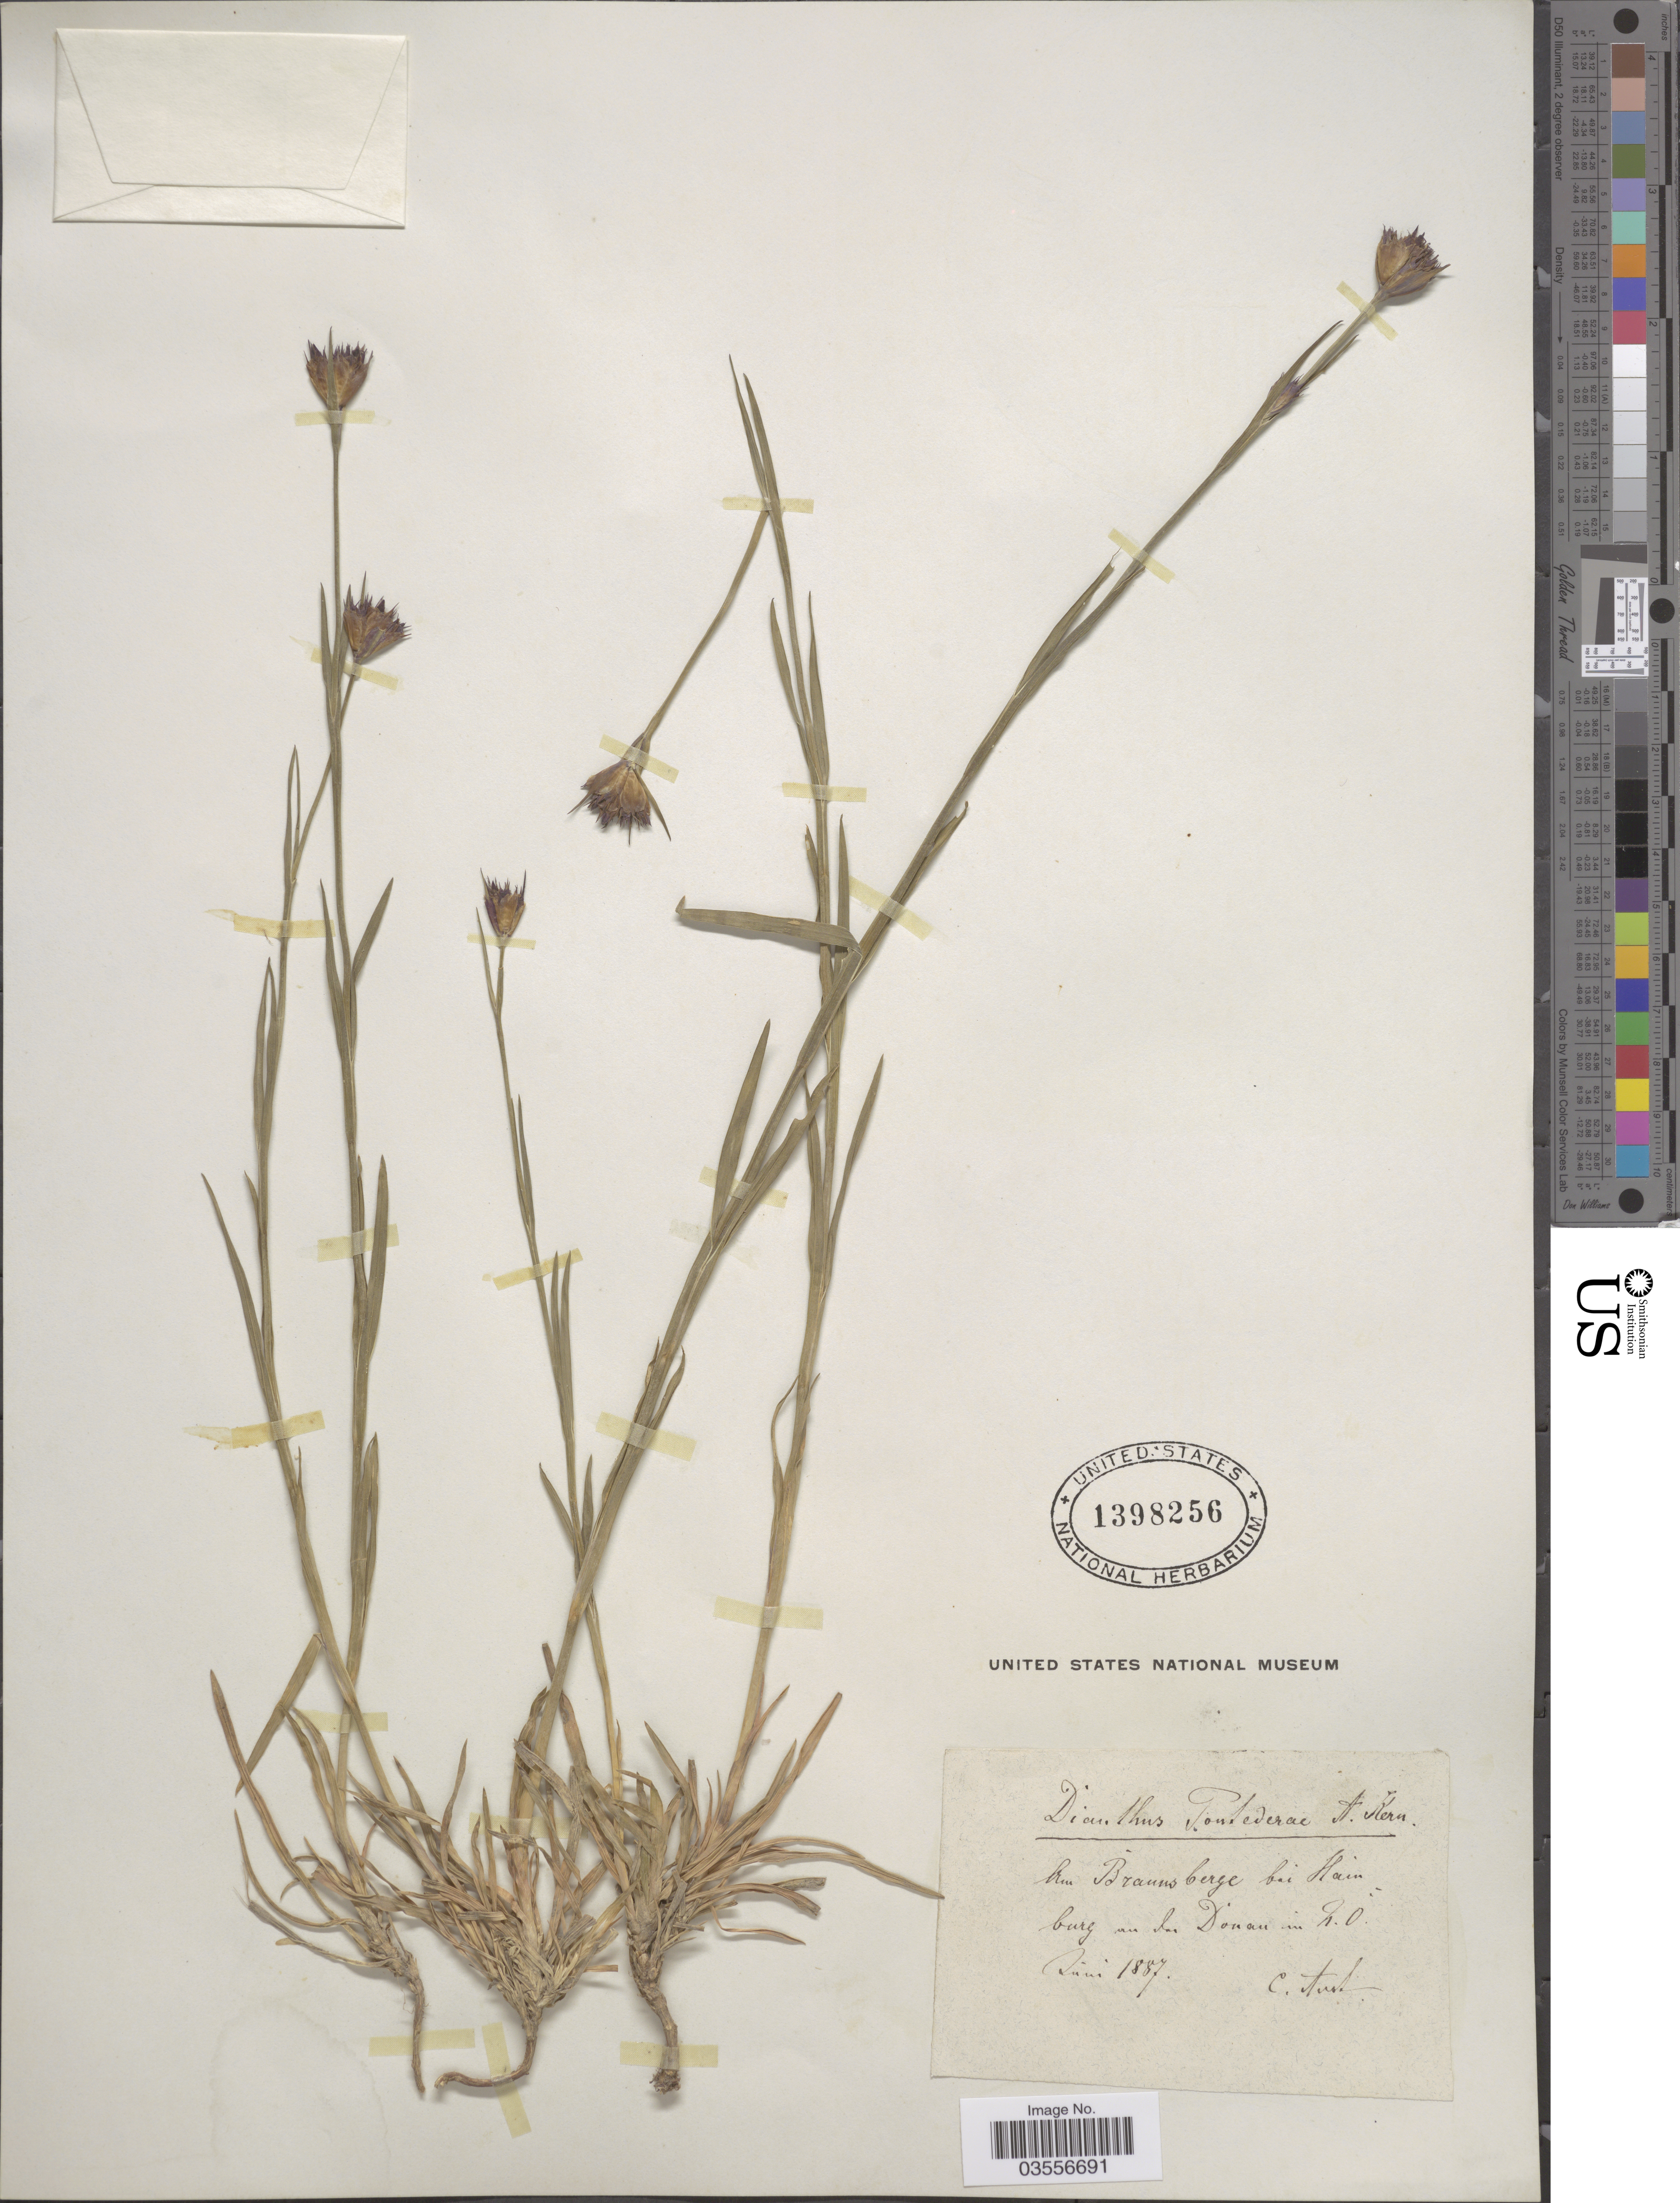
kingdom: Plantae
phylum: Tracheophyta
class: Magnoliopsida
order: Caryophyllales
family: Caryophyllaceae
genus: Dianthus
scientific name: Dianthus pontederae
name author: A. Kern.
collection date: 1887-06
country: Germany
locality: Am Braunsberge bei Hain burg in las Donau im Z.O. [interpreted]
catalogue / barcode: US 1398256